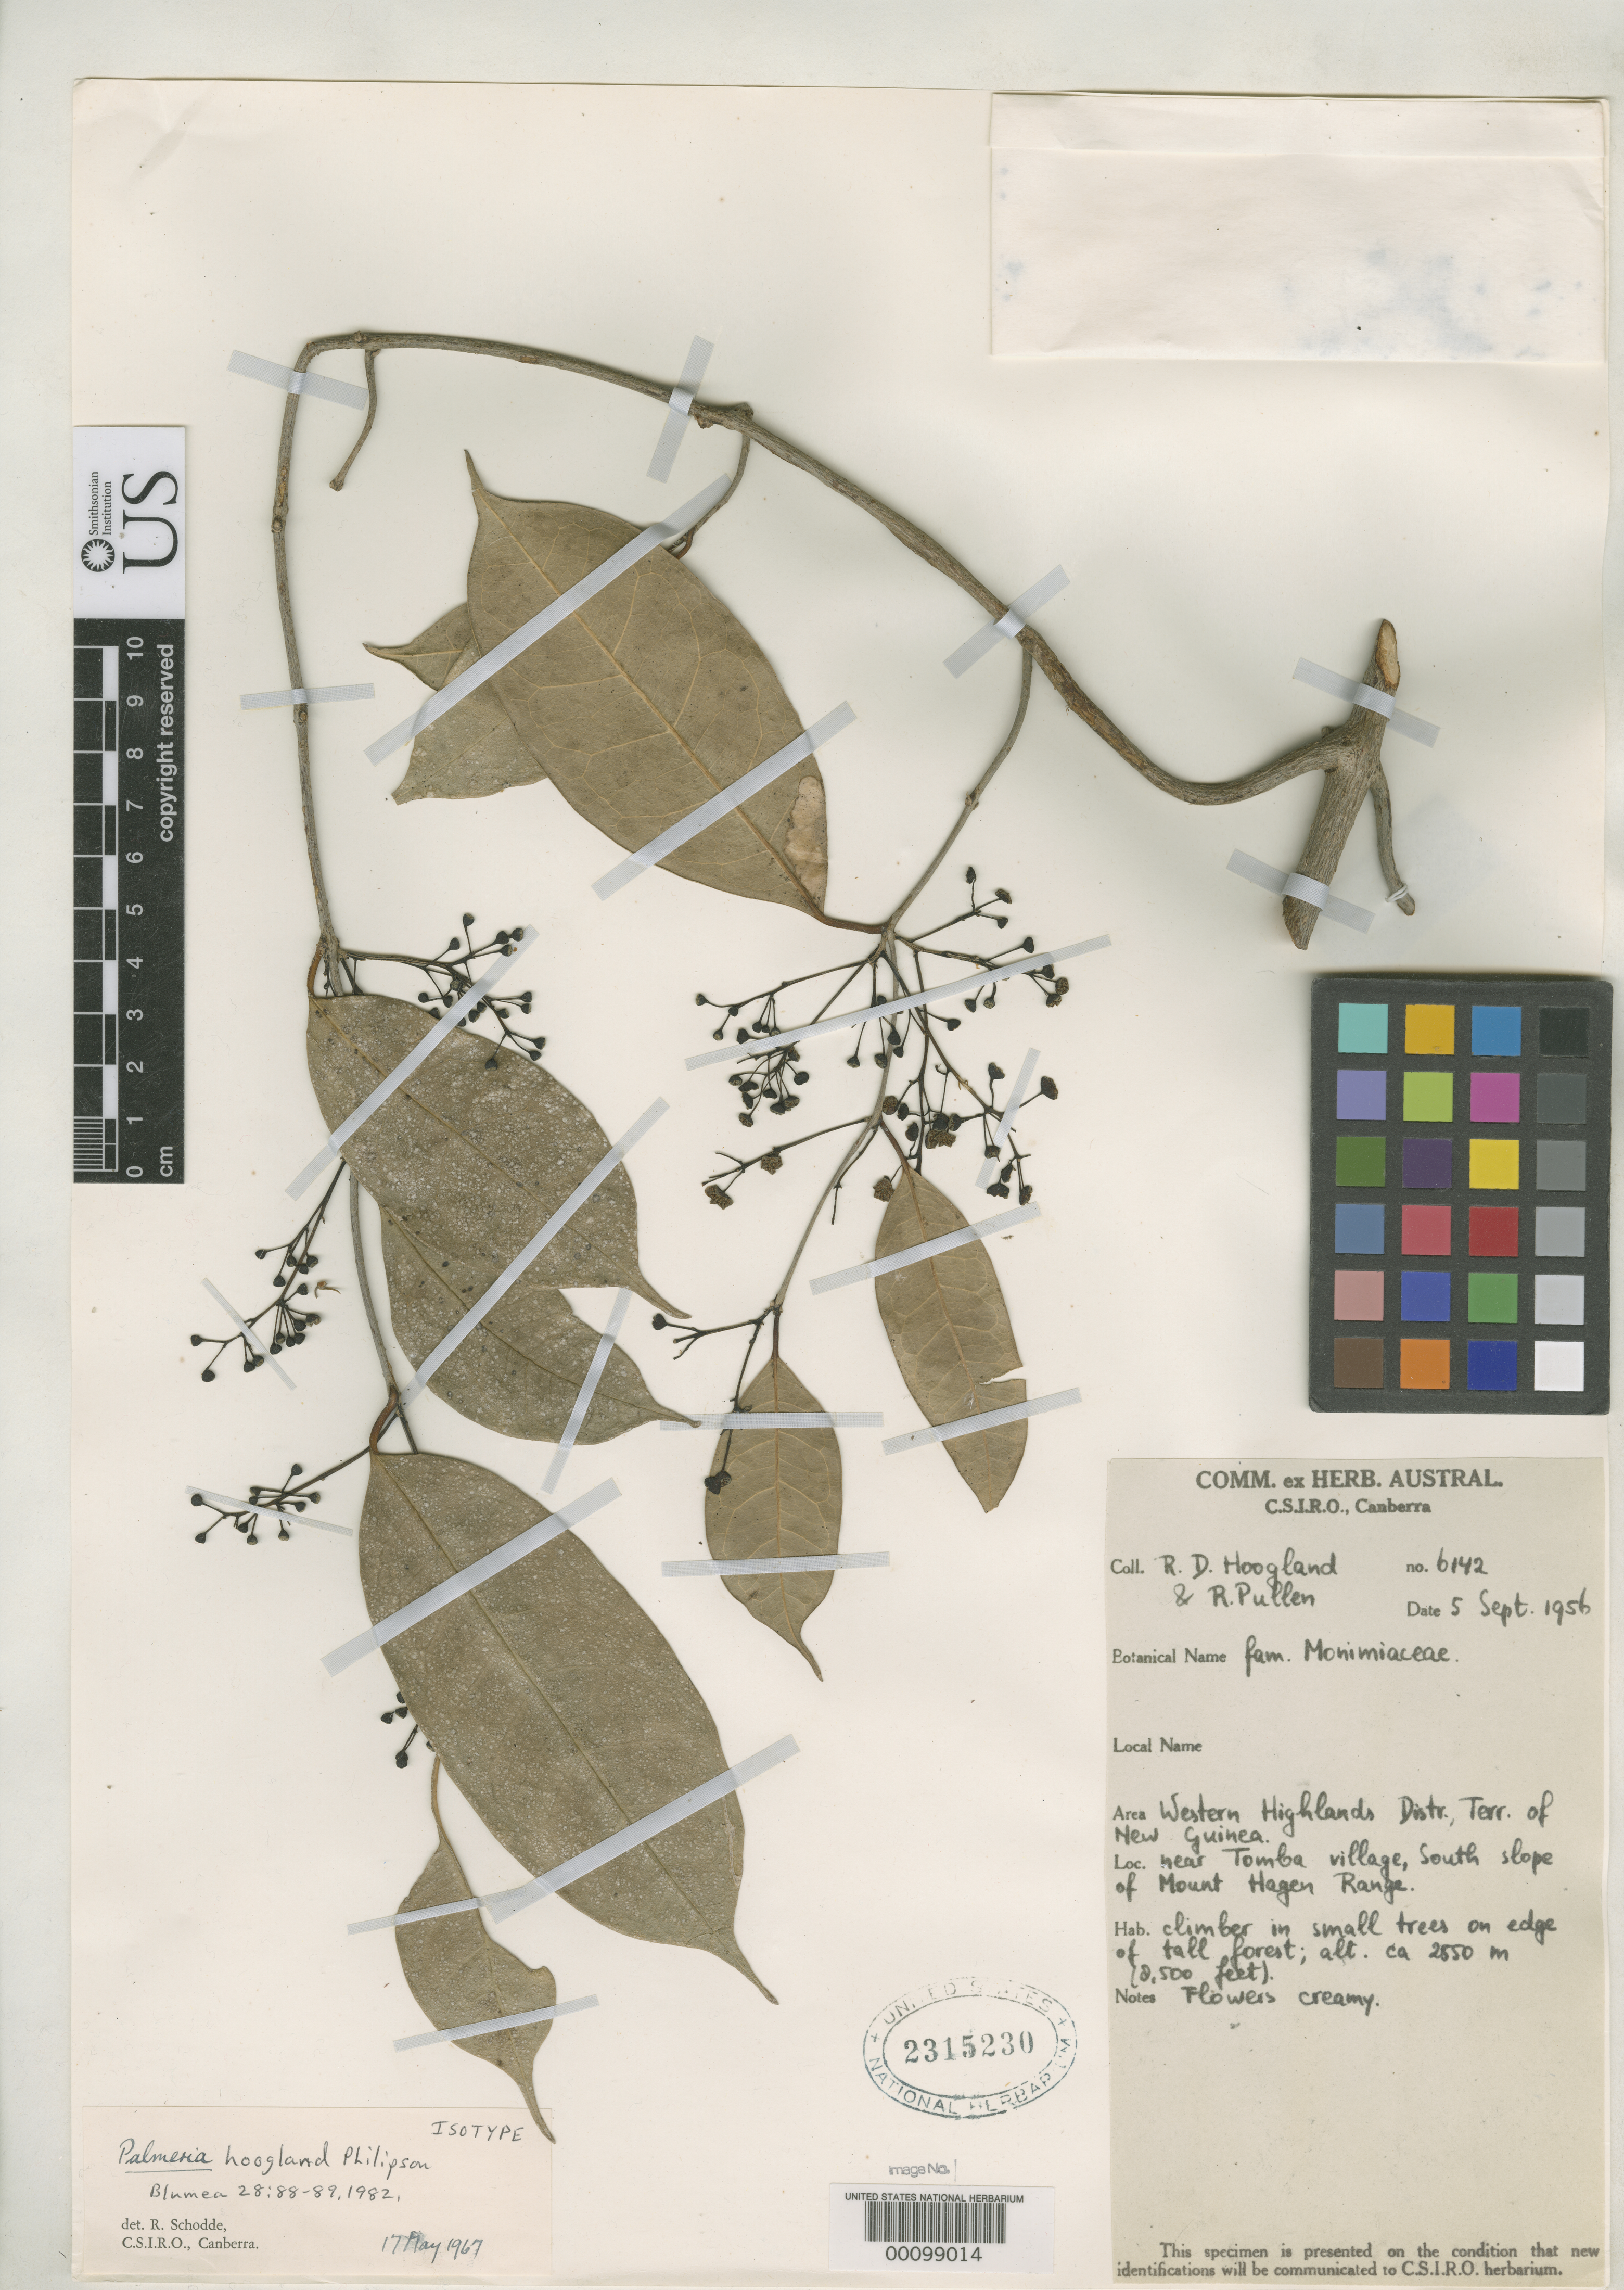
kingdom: Plantae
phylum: Tracheophyta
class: Magnoliopsida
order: Laurales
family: Monimiaceae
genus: Palmeria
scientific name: Palmeria hooglandii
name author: Philipson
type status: Isotype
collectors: R. D. Hoogland & R. Pullen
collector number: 6142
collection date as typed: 05 Sep 1956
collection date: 1956-09-05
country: Papua New Guinea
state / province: Western Highlands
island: New Guinea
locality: Mount Hagen Range, near Tomba village.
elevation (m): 2550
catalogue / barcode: US 2315230